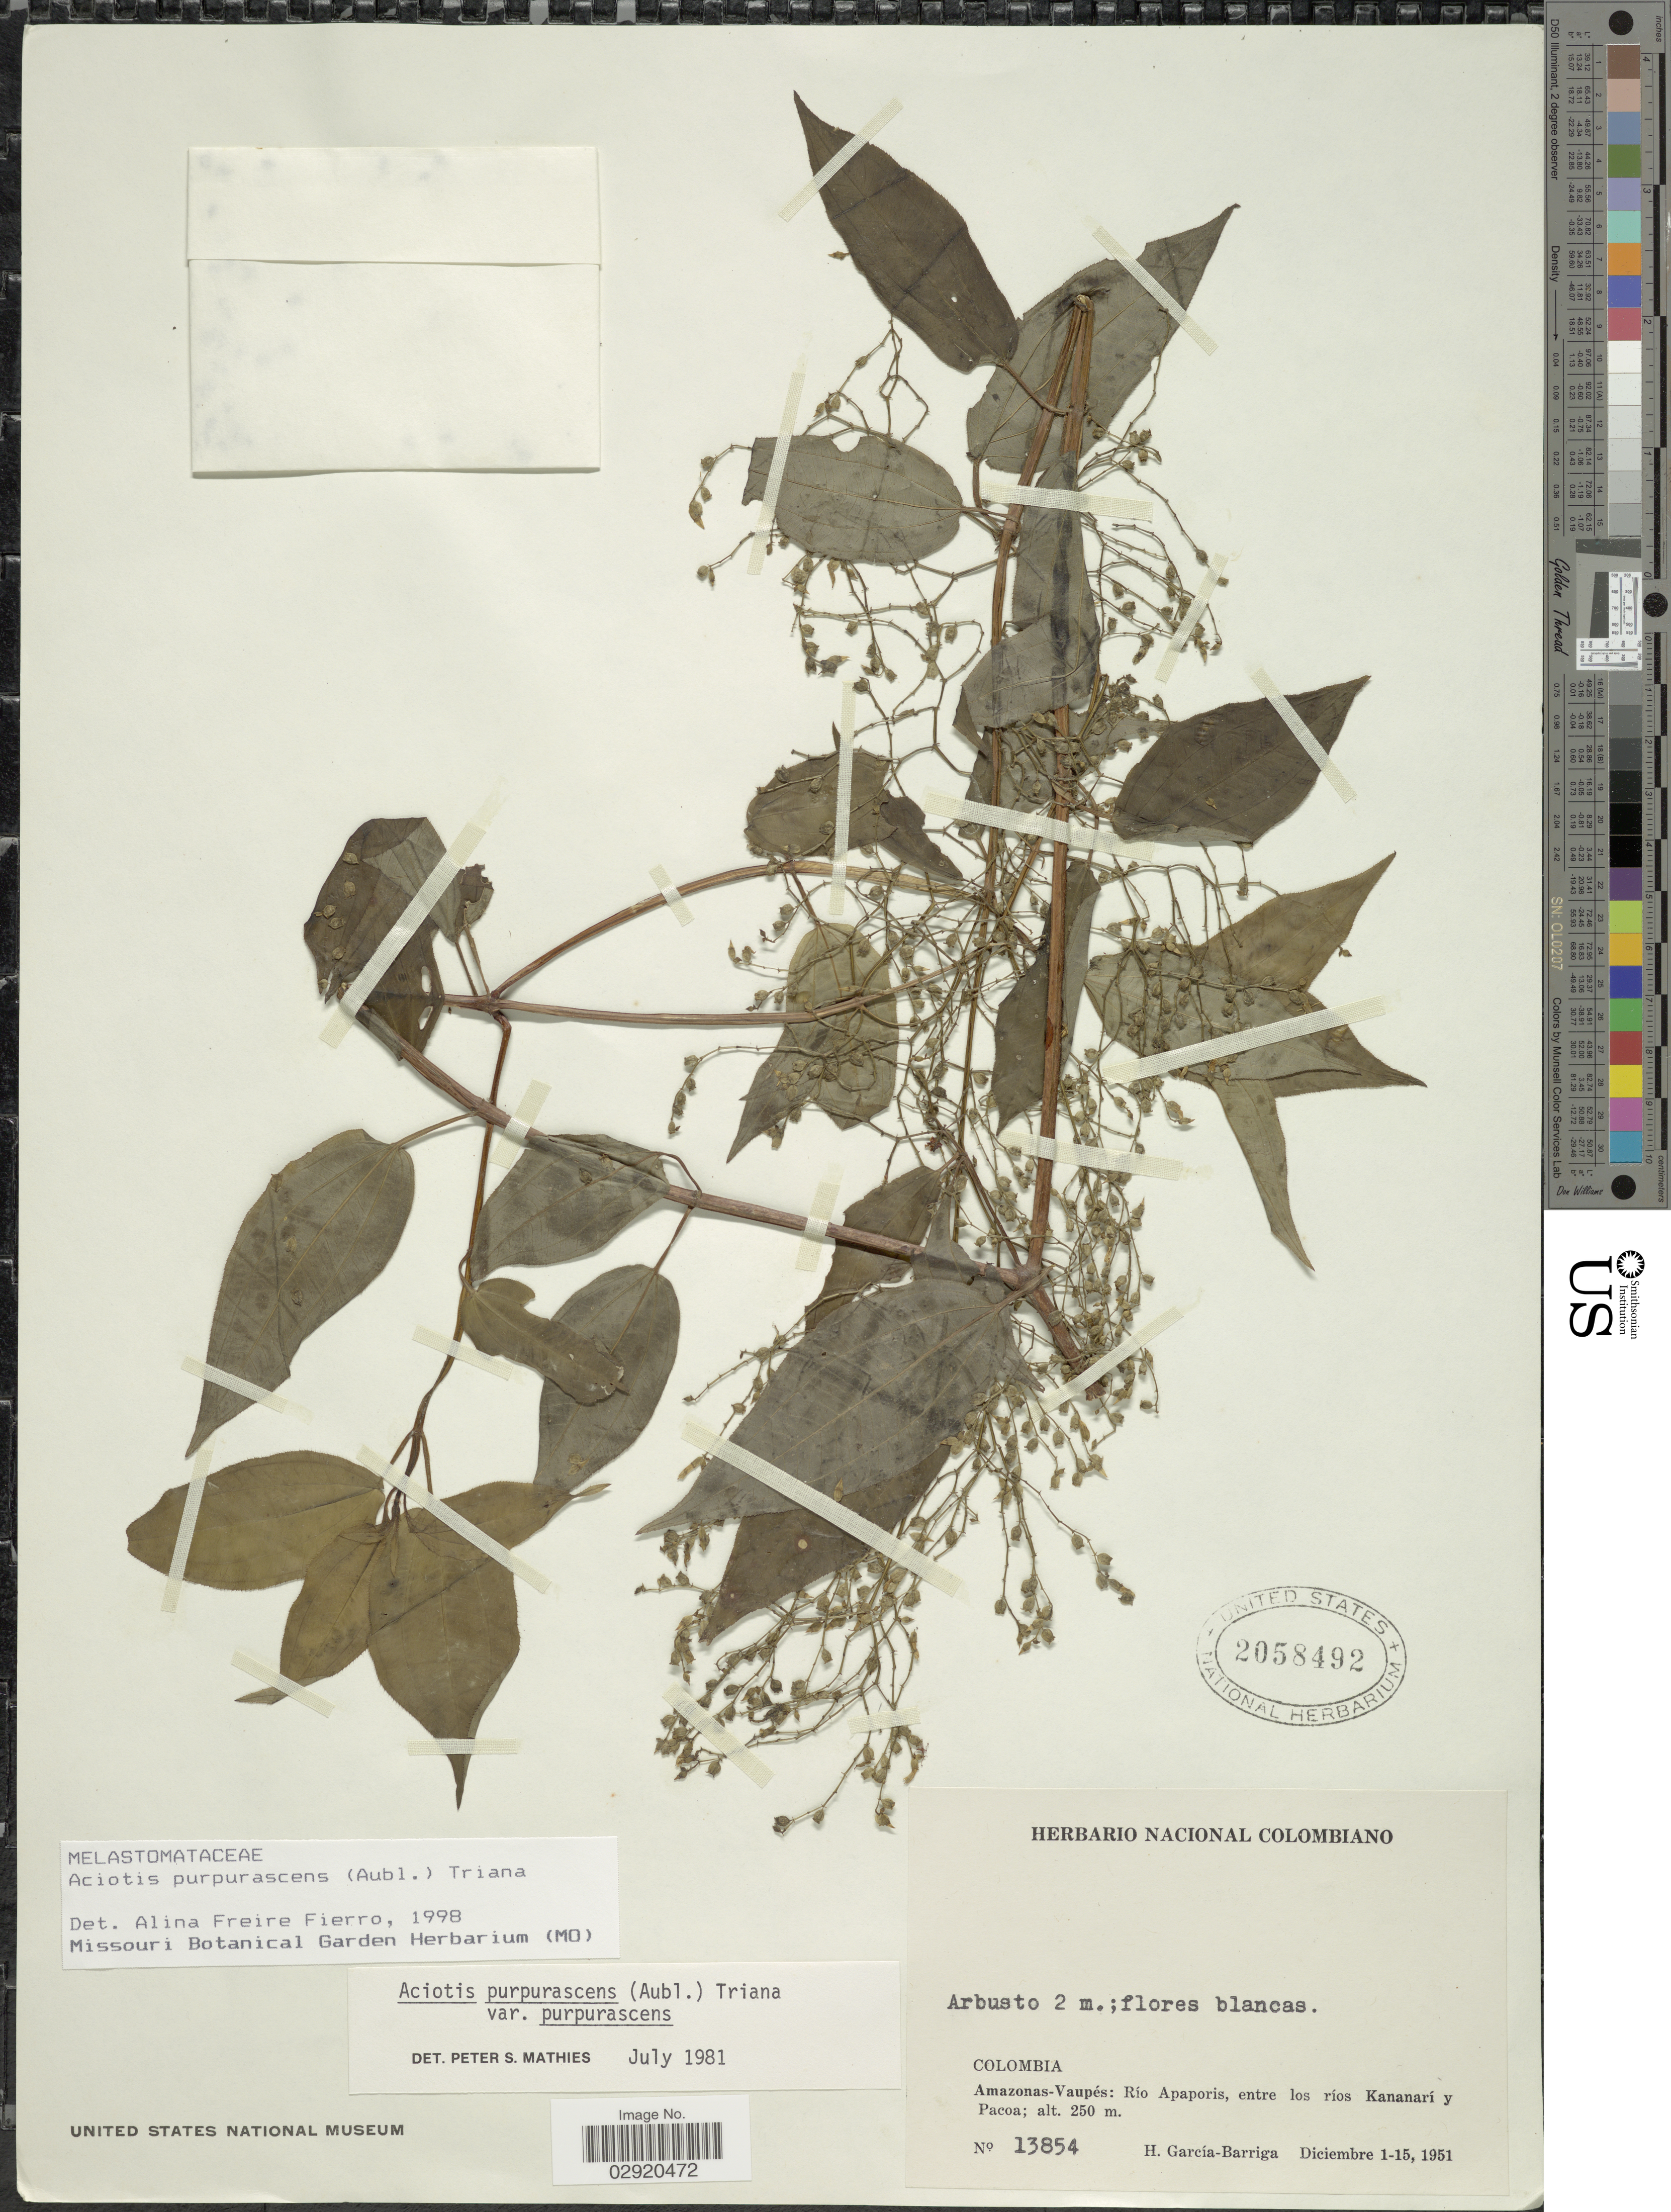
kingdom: Plantae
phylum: Tracheophyta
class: Magnoliopsida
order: Myrtales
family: Melastomataceae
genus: Aciotis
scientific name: Aciotis purpurascens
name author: (Aubl.) Triana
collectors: H. García Barriga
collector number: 13854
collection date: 1951-12-01/1951-12-15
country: Colombia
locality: Amazonas-Vaupés: Río Apaporis, entre los ríos Kananarí y Pacoa.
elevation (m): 250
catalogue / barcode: US 2058492